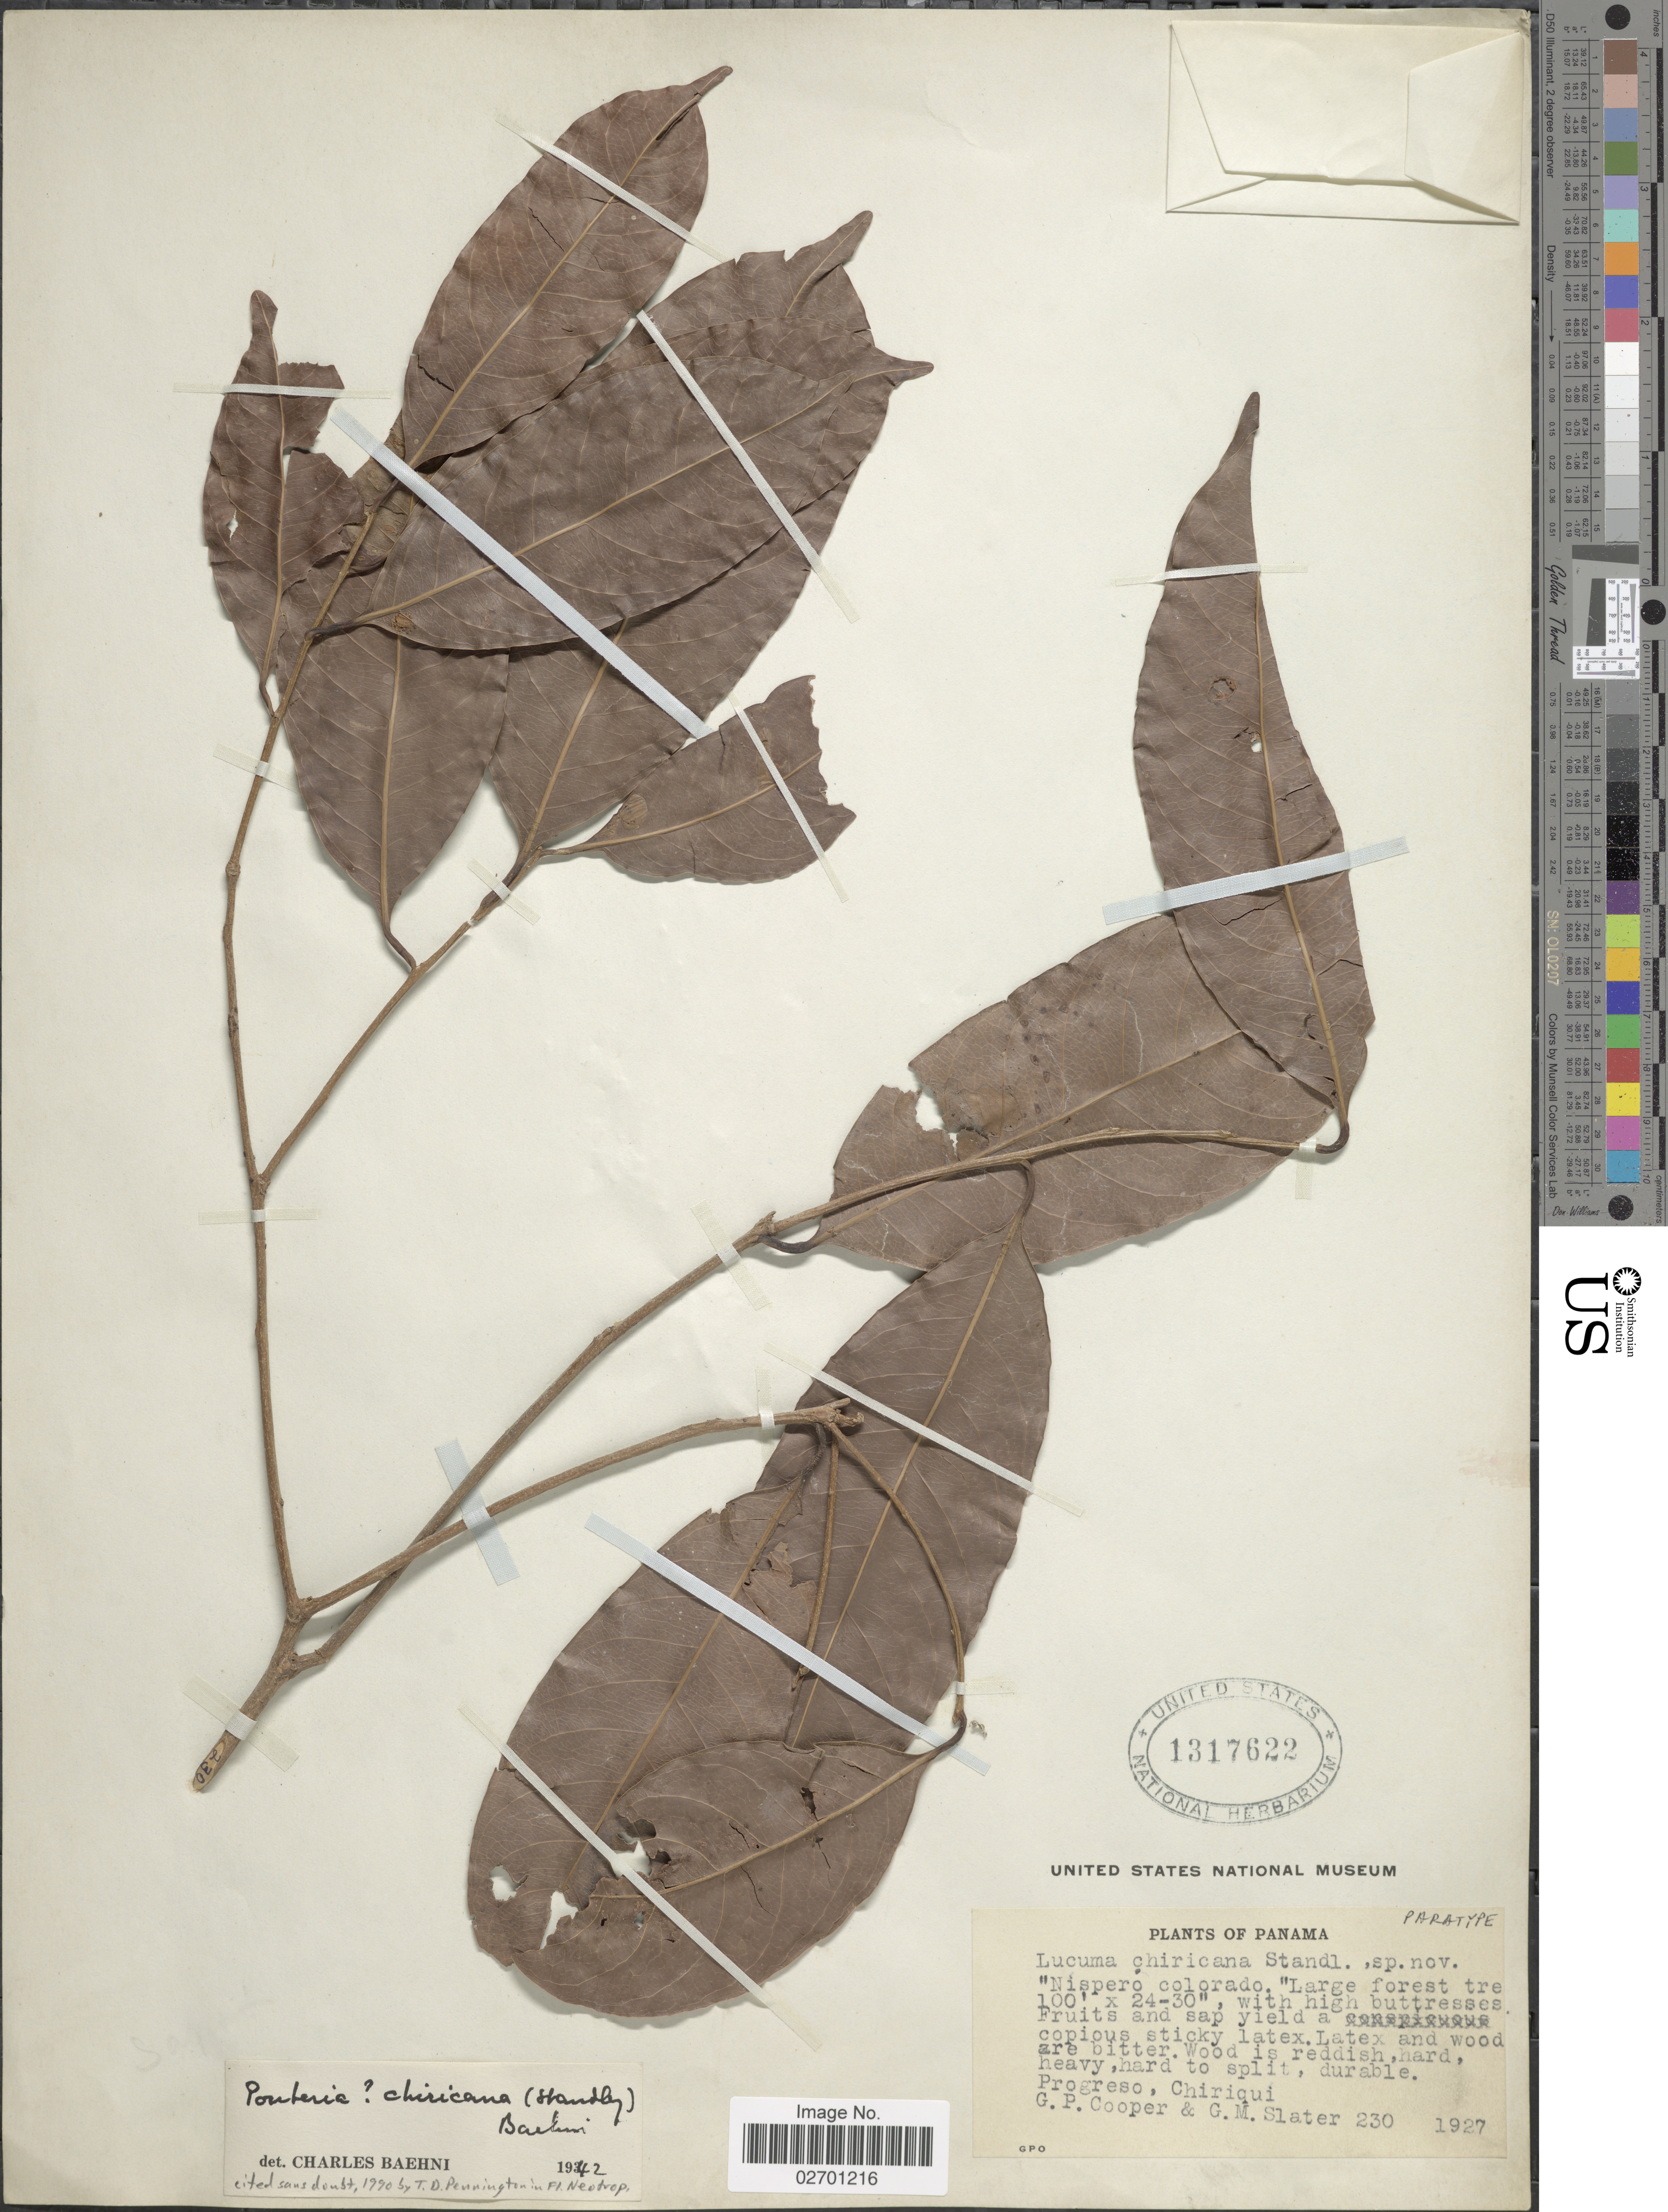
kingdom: Plantae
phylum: Tracheophyta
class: Magnoliopsida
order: Ericales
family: Sapotaceae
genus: Pouteria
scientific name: Pouteria cayennensis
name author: (A. DC.) Eyma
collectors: G. Cooper & G. Slater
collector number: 230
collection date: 1927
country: Panama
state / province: Chiriqui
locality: Progreso.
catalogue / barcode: US 1317622